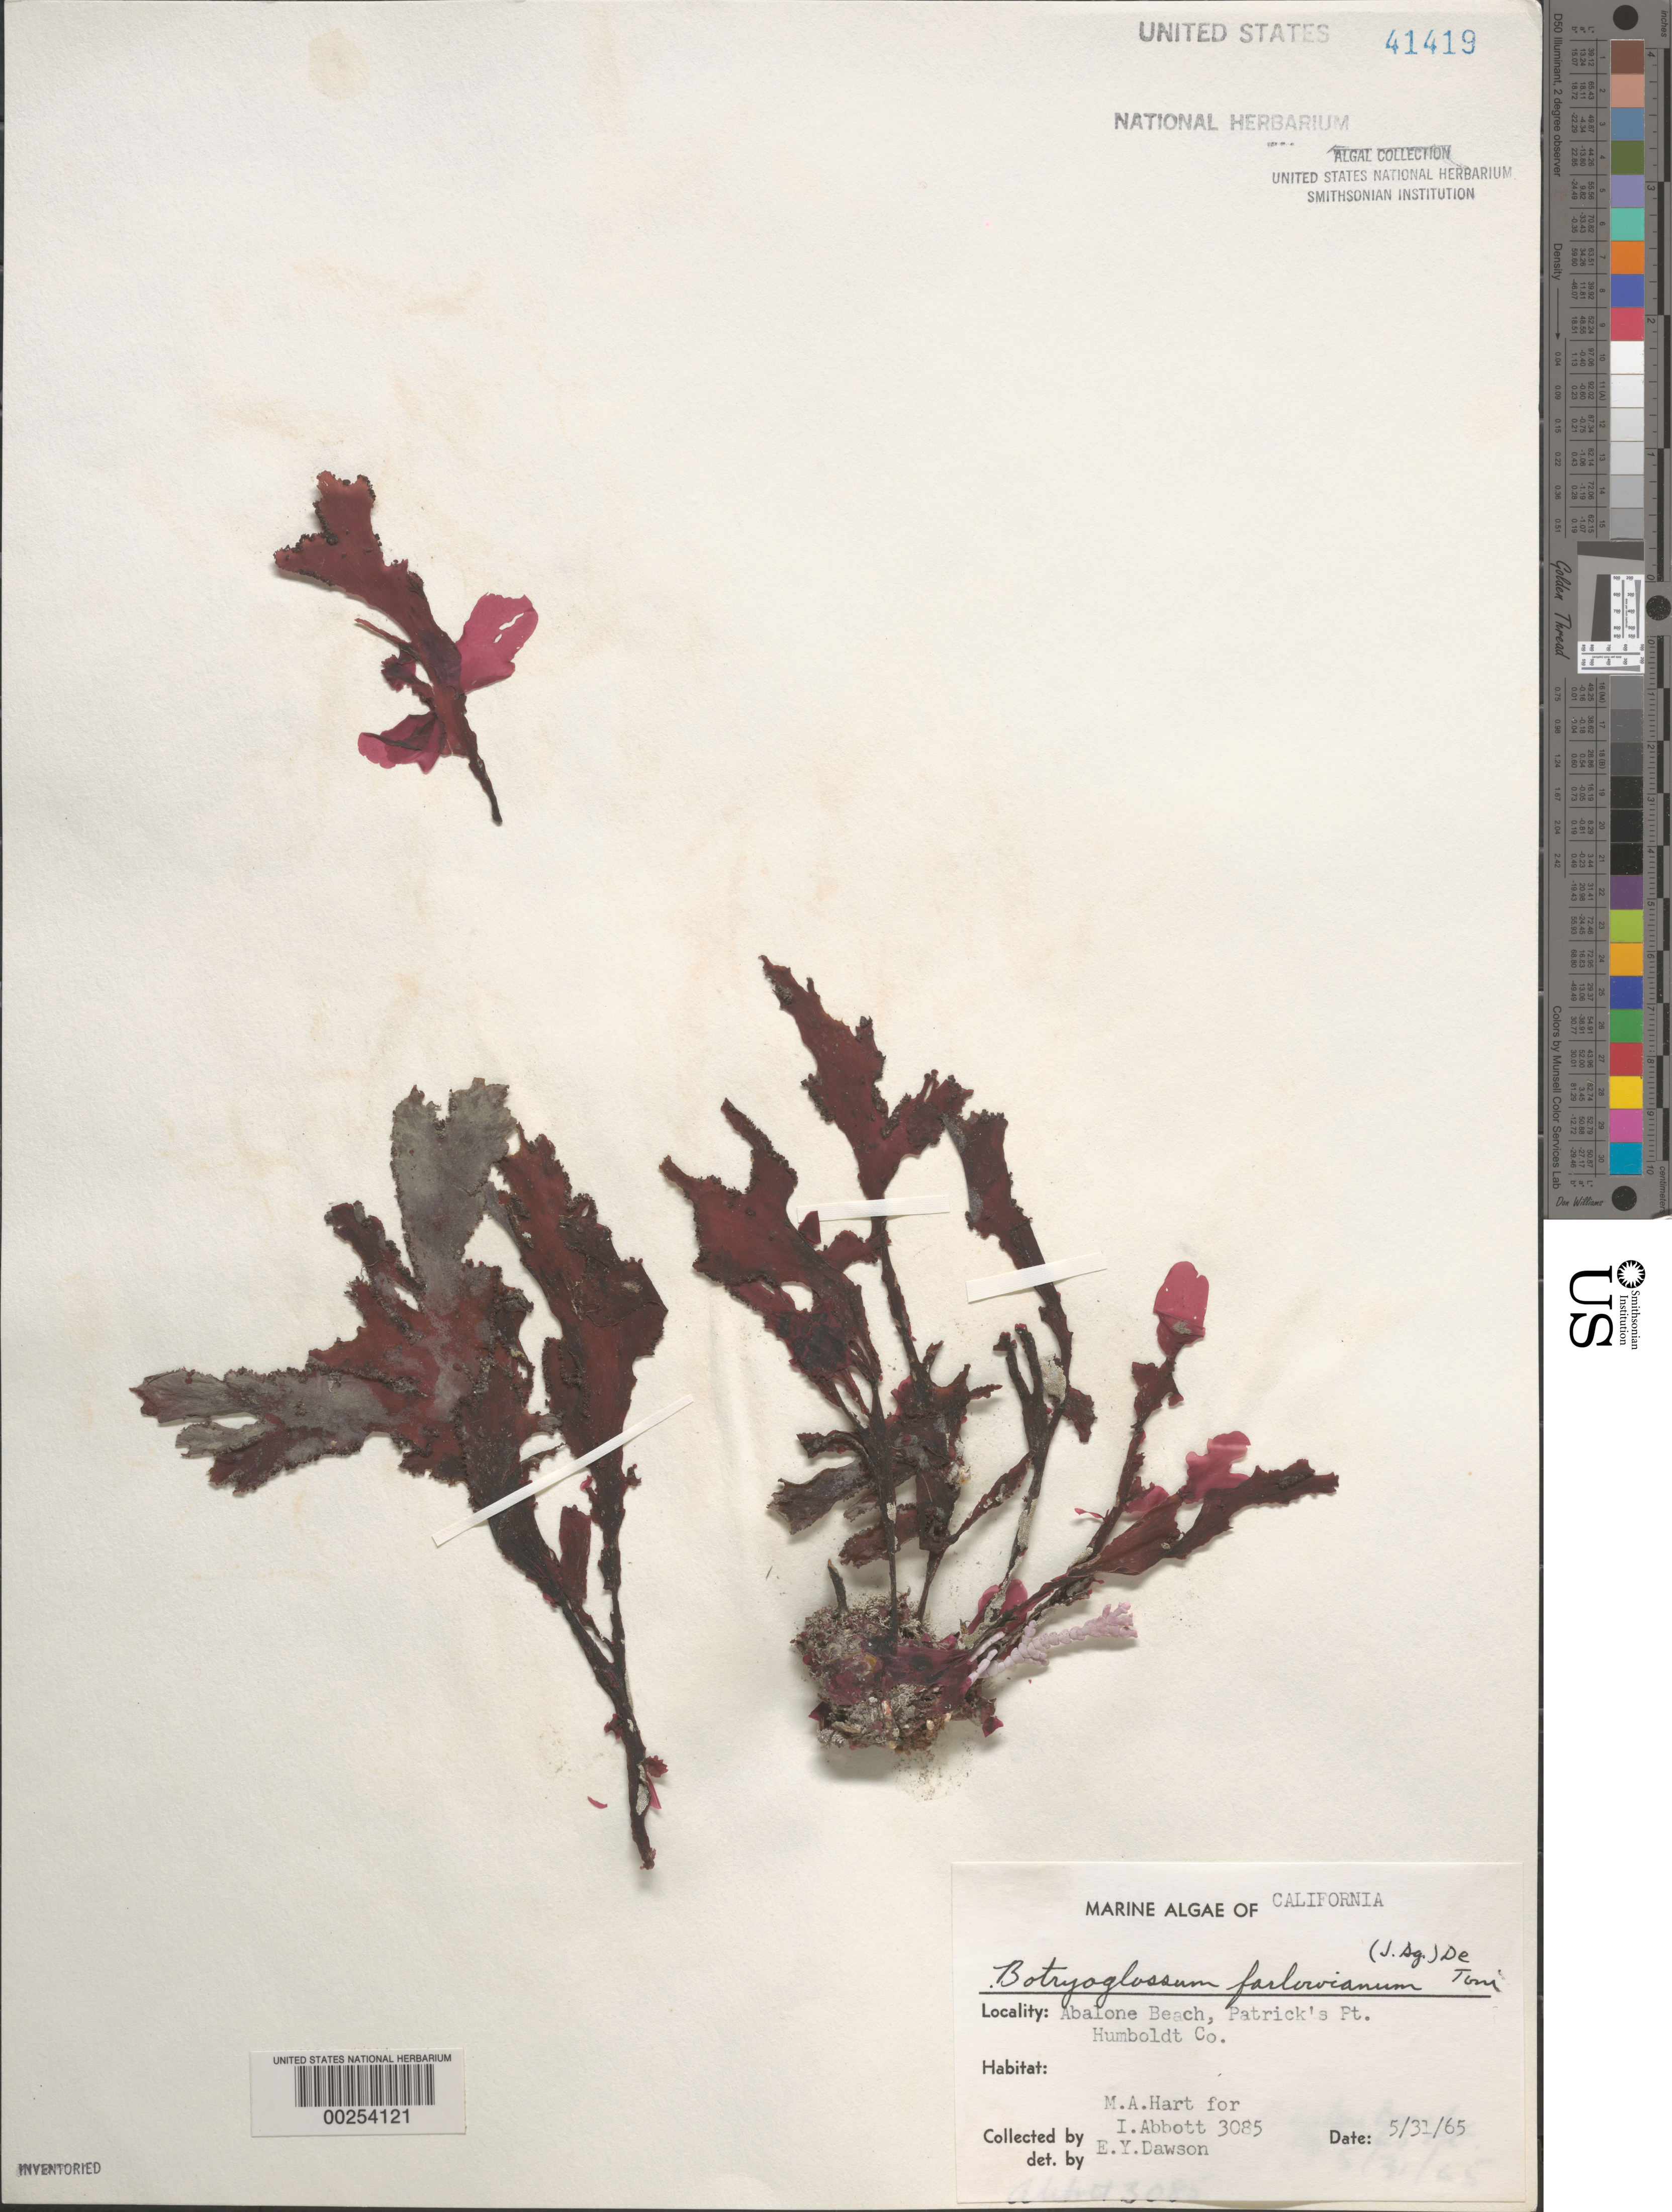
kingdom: Plantae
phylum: Rhodophyta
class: Florideophyceae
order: Ceramiales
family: Delesseriaceae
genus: Botryoglossum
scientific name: Botryoglossum farlowianum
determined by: Dawson, E. Y.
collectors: M. A. Hart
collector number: IAA 3085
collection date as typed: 31 May 1965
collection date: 1965-05-31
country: United States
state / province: California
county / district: Humboldt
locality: Abalone Beach, Patrick's Point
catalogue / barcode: US 41419